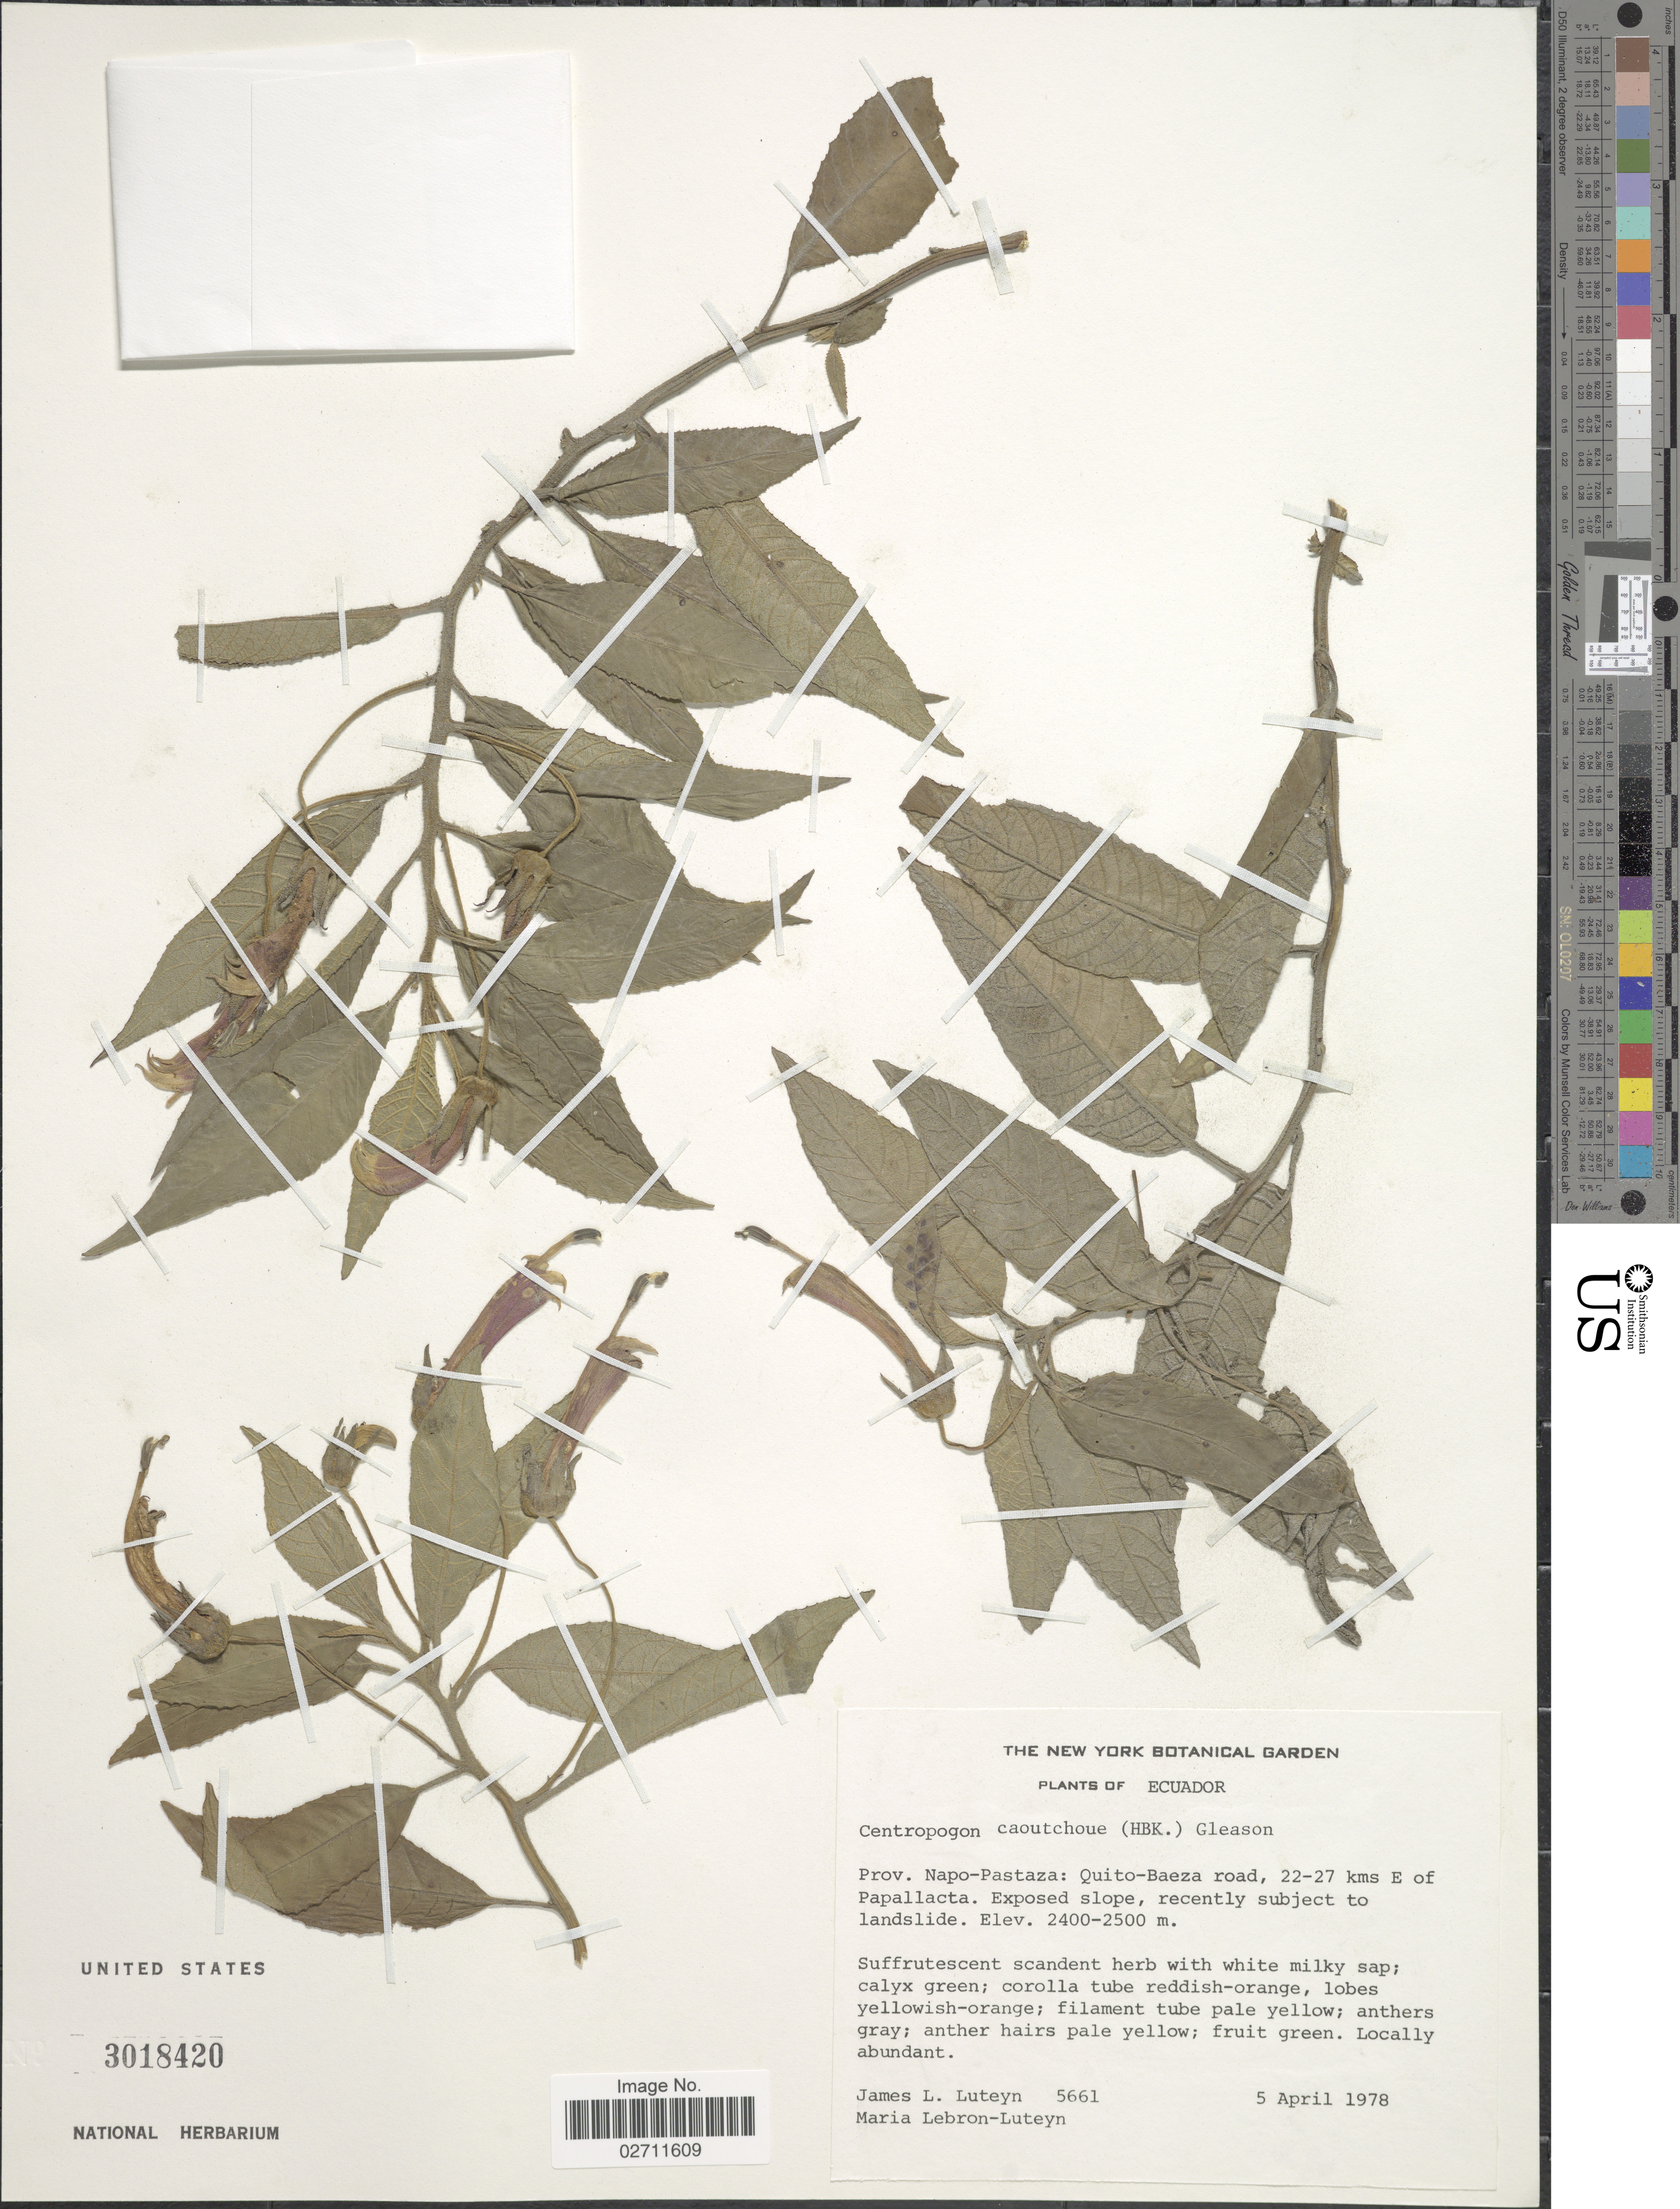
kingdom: Plantae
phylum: Tracheophyta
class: Magnoliopsida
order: Asterales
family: Campanulaceae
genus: Centropogon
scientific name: Centropogon caoutchouc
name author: (Kunth) Gleason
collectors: J. L. Luteyn & M. L. Lebrón-Luteyn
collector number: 5661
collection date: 1978-04-05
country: Ecuador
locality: Prov. Napo-Pastaza: Quito-Baeza road, 22-27 kms E of Papallacta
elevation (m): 2400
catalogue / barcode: US 3018420